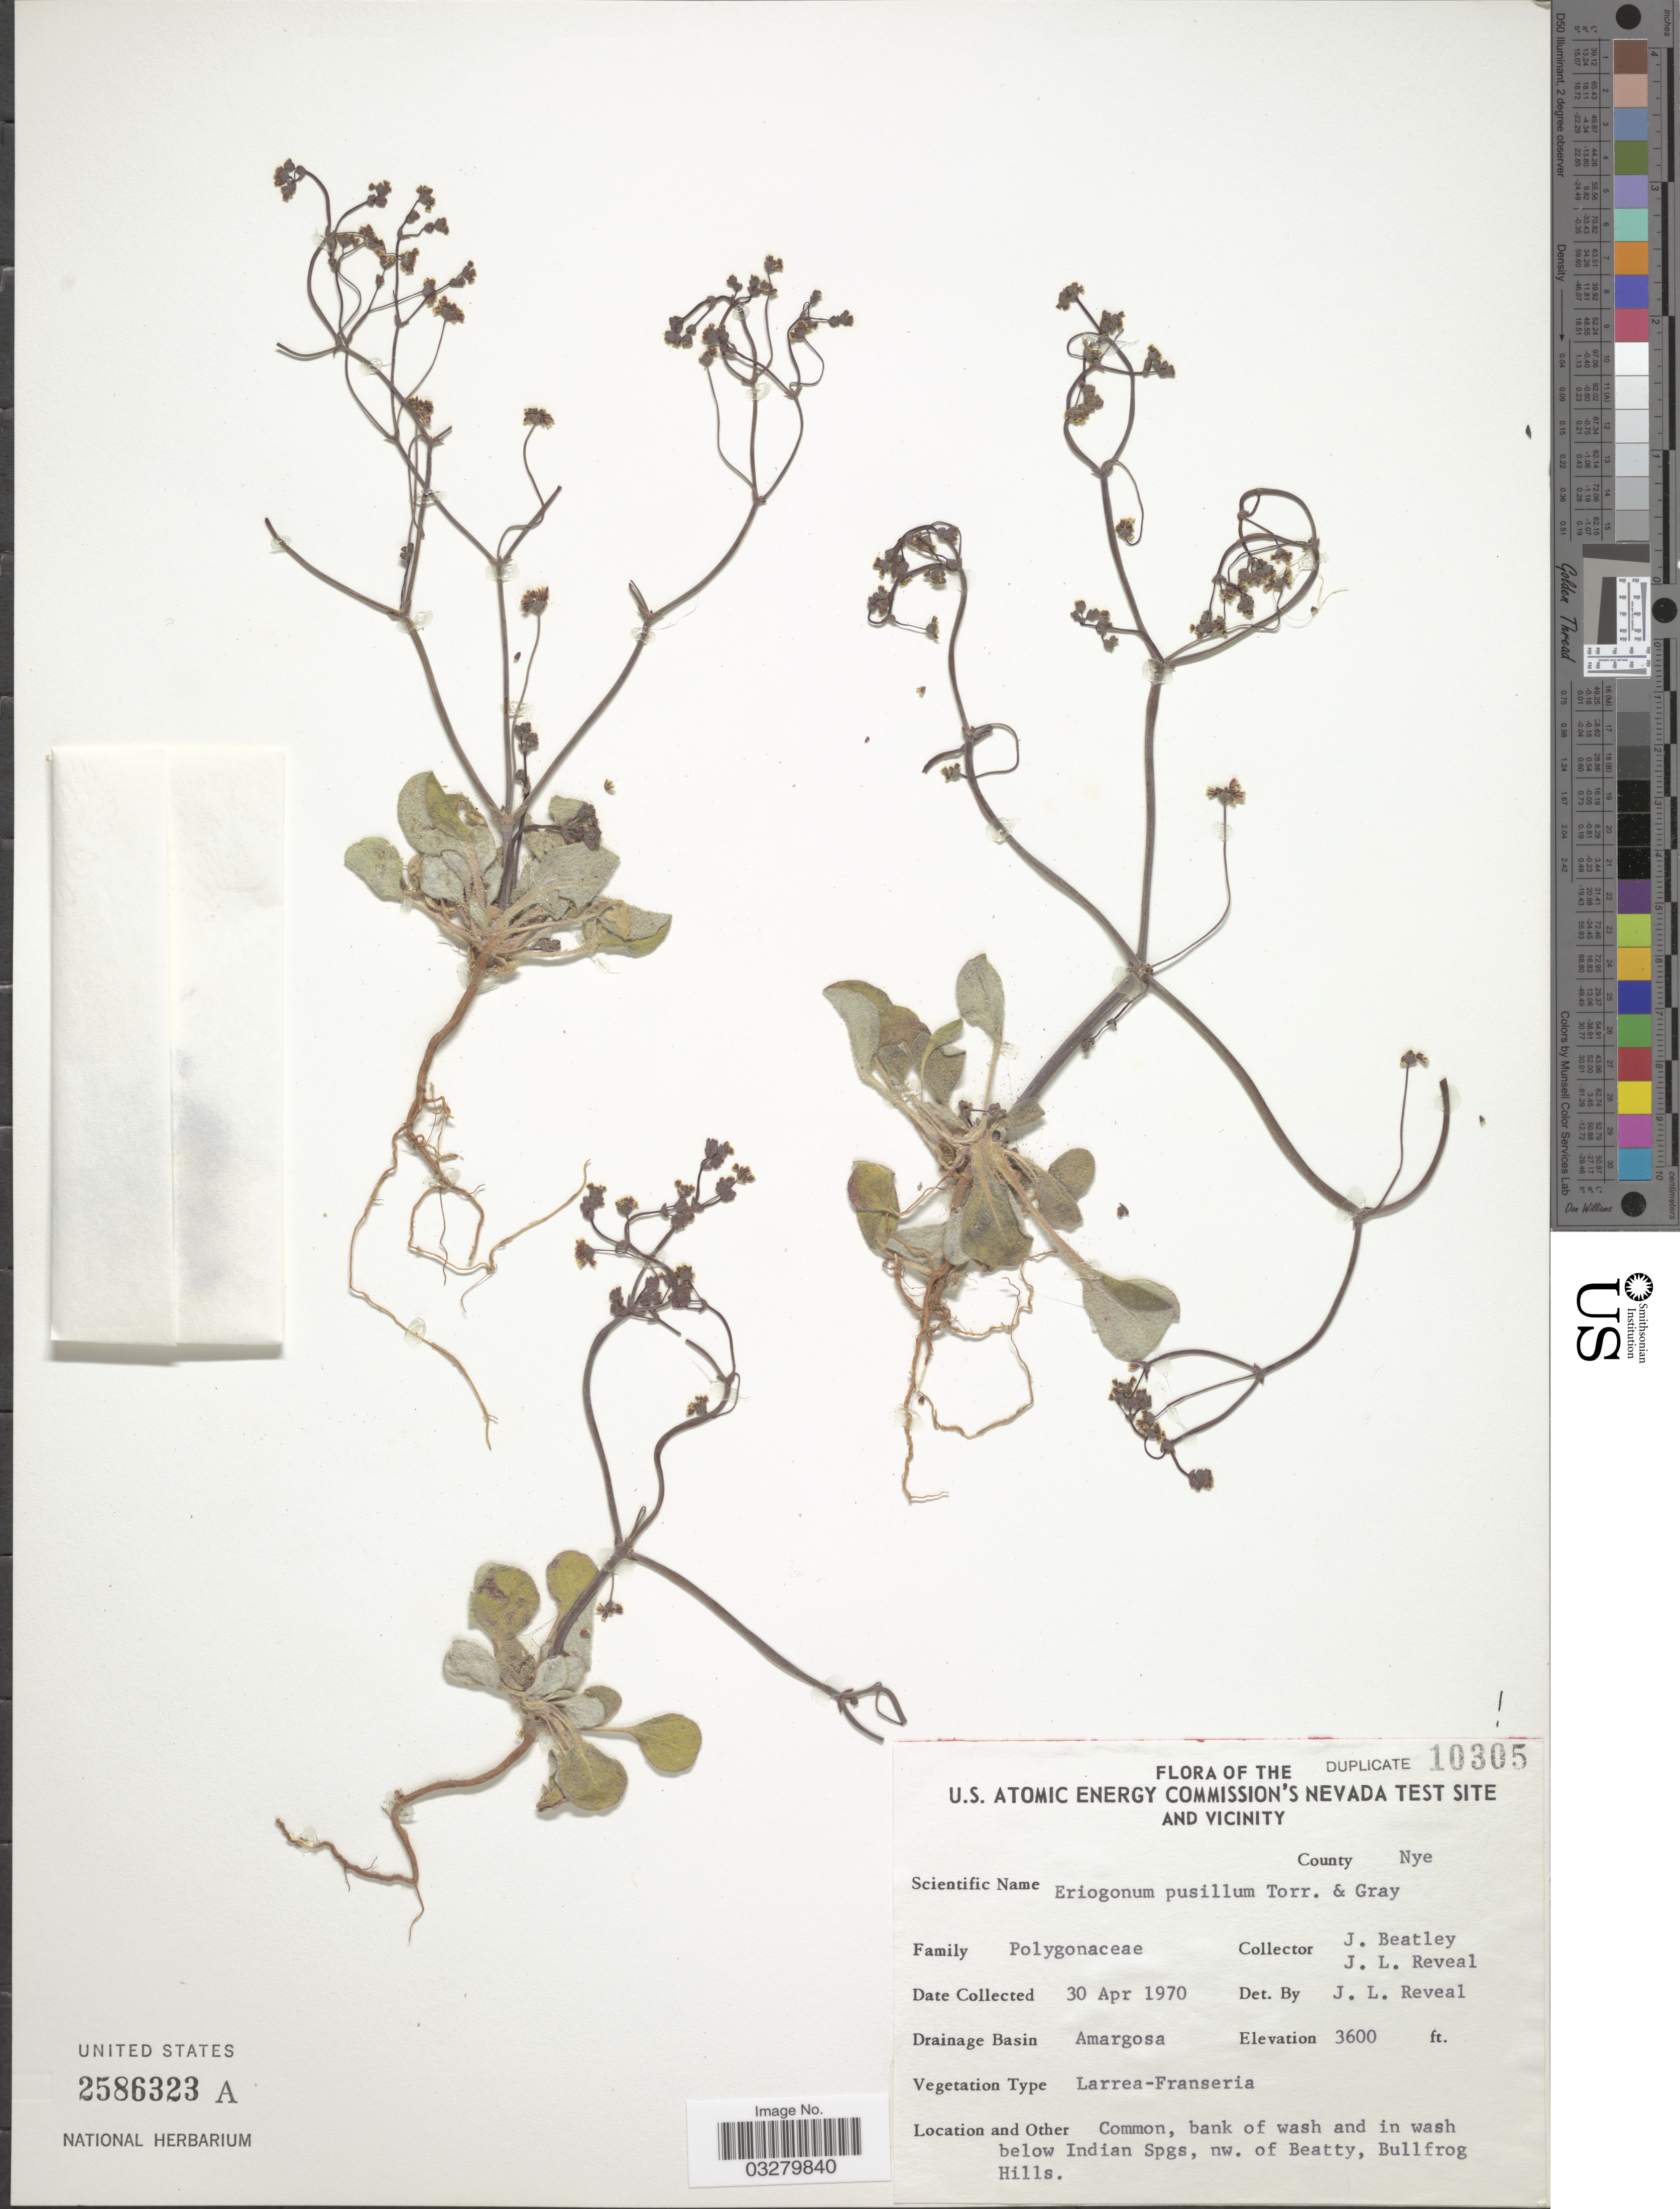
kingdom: Plantae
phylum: Tracheophyta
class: Magnoliopsida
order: Caryophyllales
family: Polygonaceae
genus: Eriogonum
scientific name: Eriogonum pusillum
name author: Torr. & A. Gray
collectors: J. C. Beatley & J. L. Reveal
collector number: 10305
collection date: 1970-04-30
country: United States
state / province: Nevada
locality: U.S. Atomic Energy Commission's Nevada Test Site and Vicinity. County Nye. Drainage Basin Amargosa. Bank of wash and in wash below Indian Spgs, nw. of Beatty, Bullfrog Hills.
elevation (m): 1097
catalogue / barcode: US 2586323A